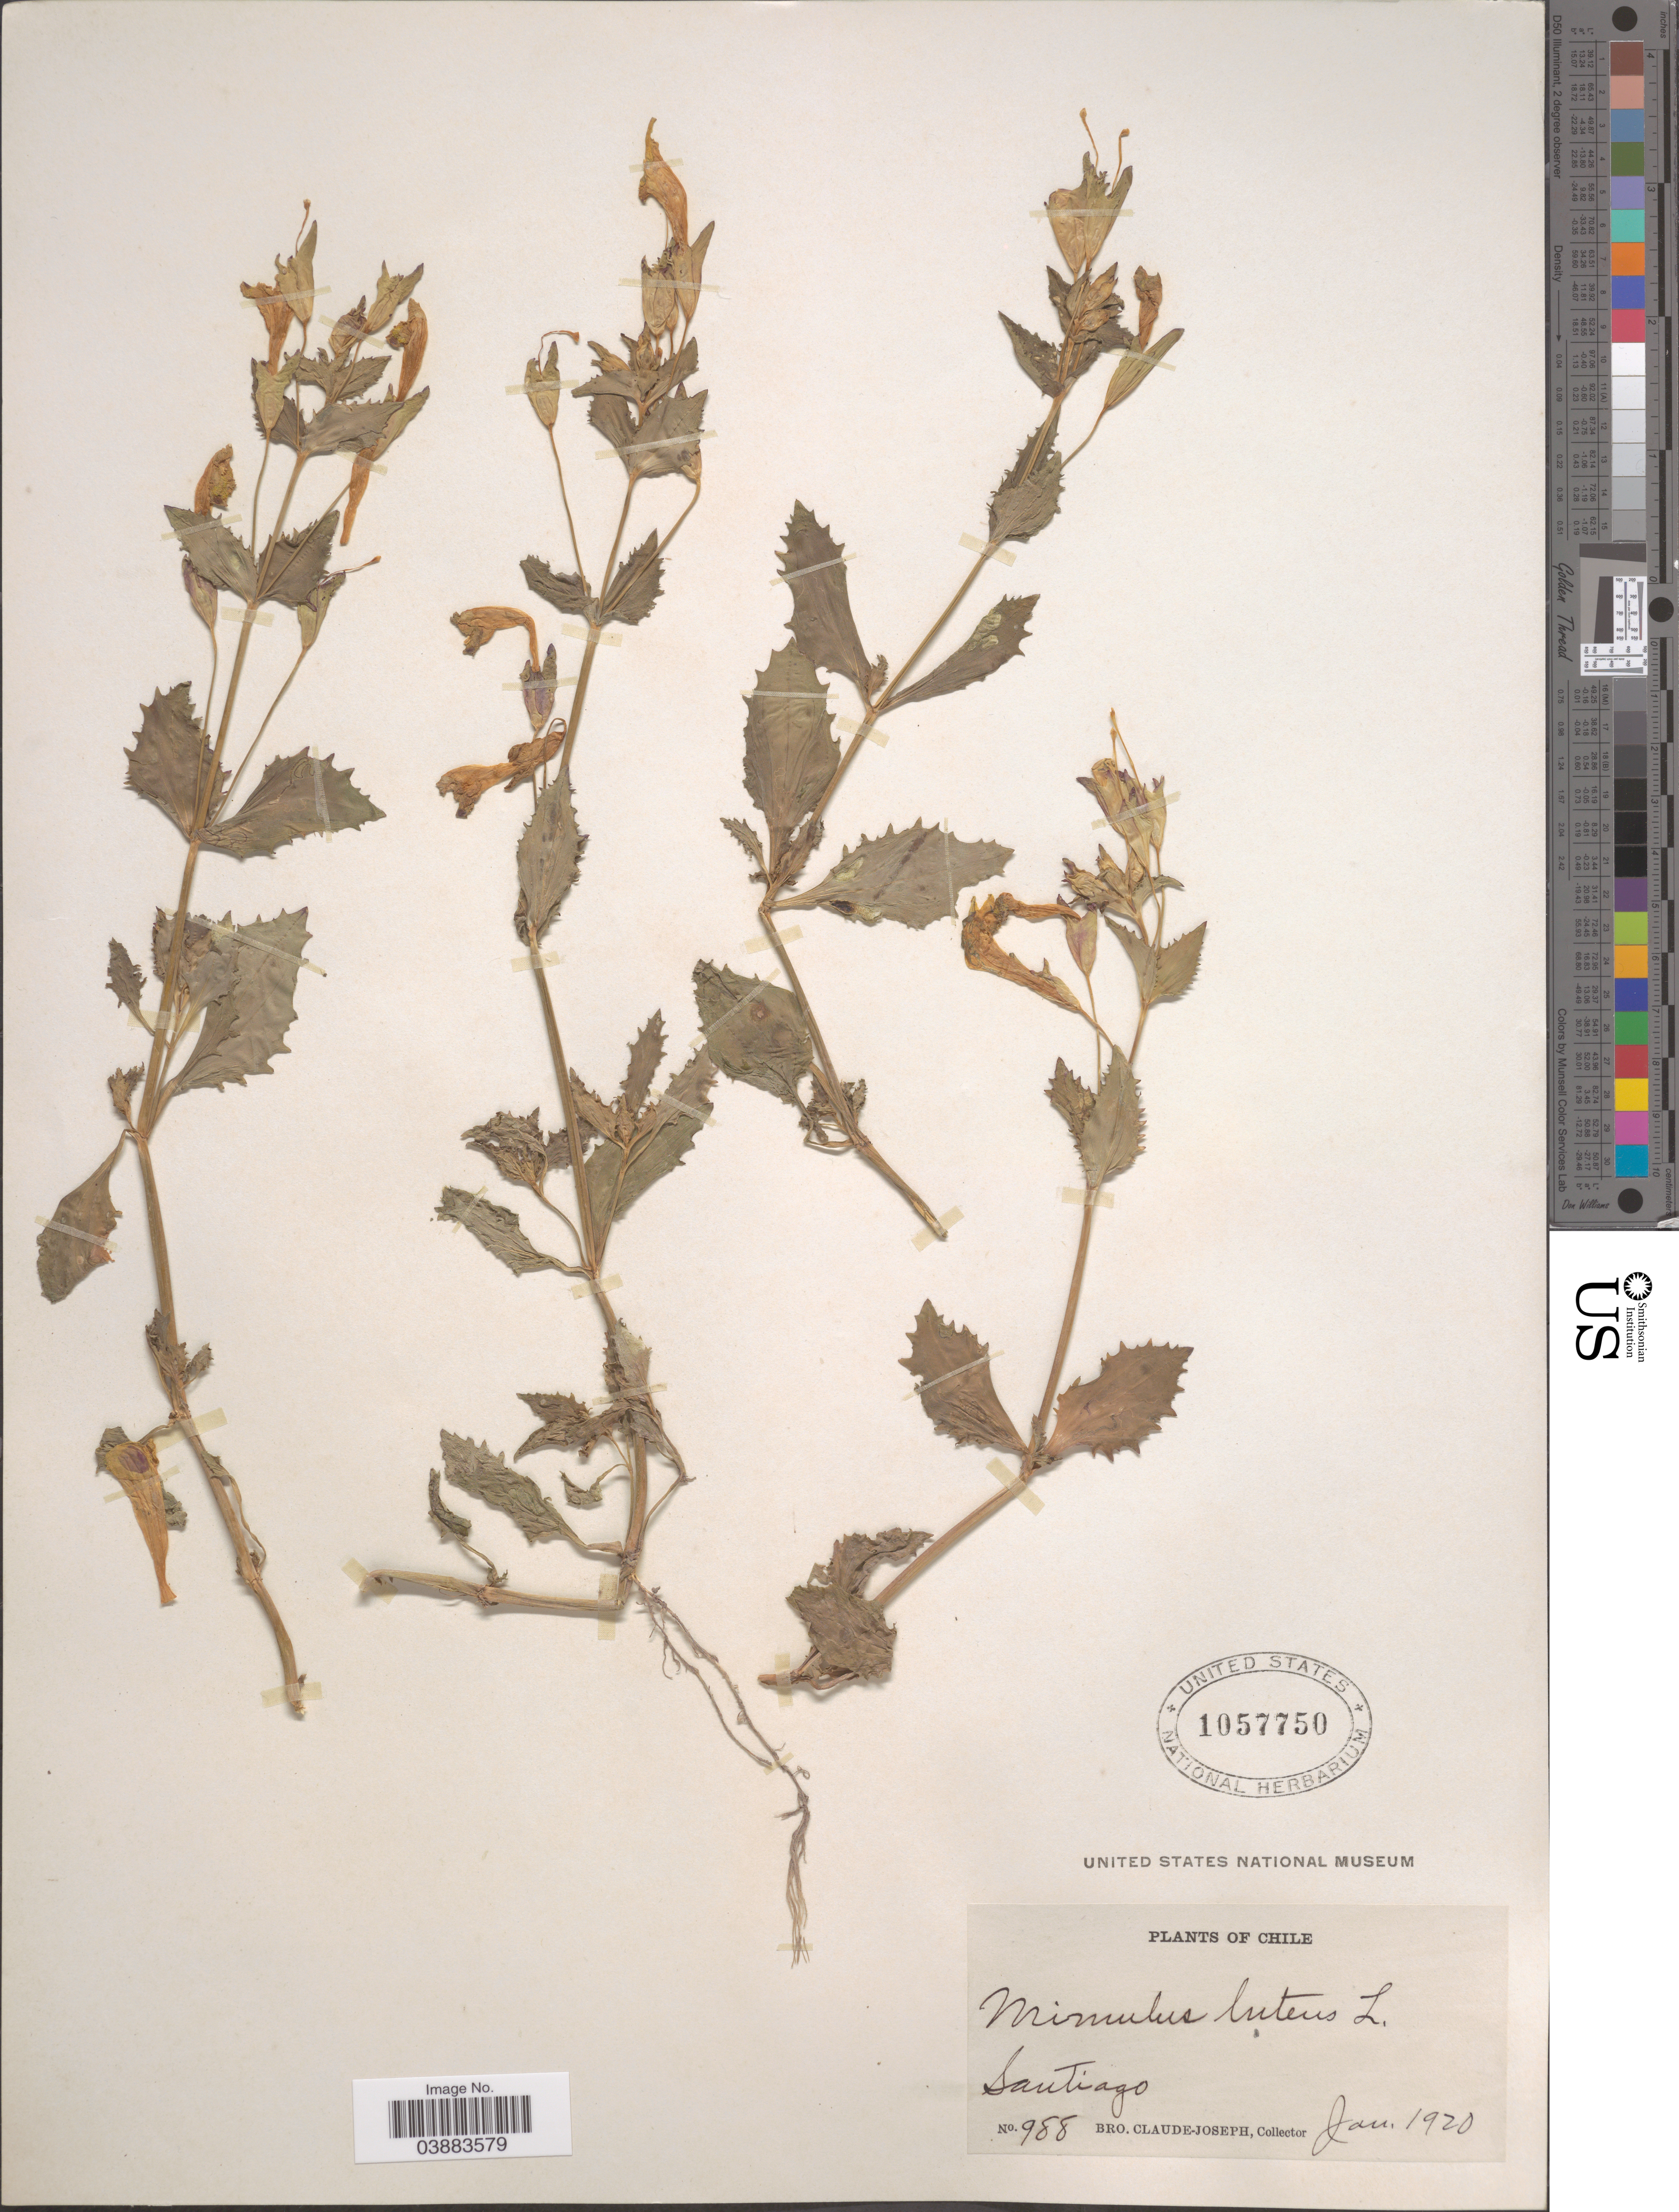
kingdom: Plantae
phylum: Tracheophyta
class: Magnoliopsida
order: Lamiales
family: Phrymaceae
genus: Mimulus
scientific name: Mimulus luteus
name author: L.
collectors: Bro. Claude-Joseph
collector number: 988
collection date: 1920-01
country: Chile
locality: Santiago.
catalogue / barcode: US 1057750